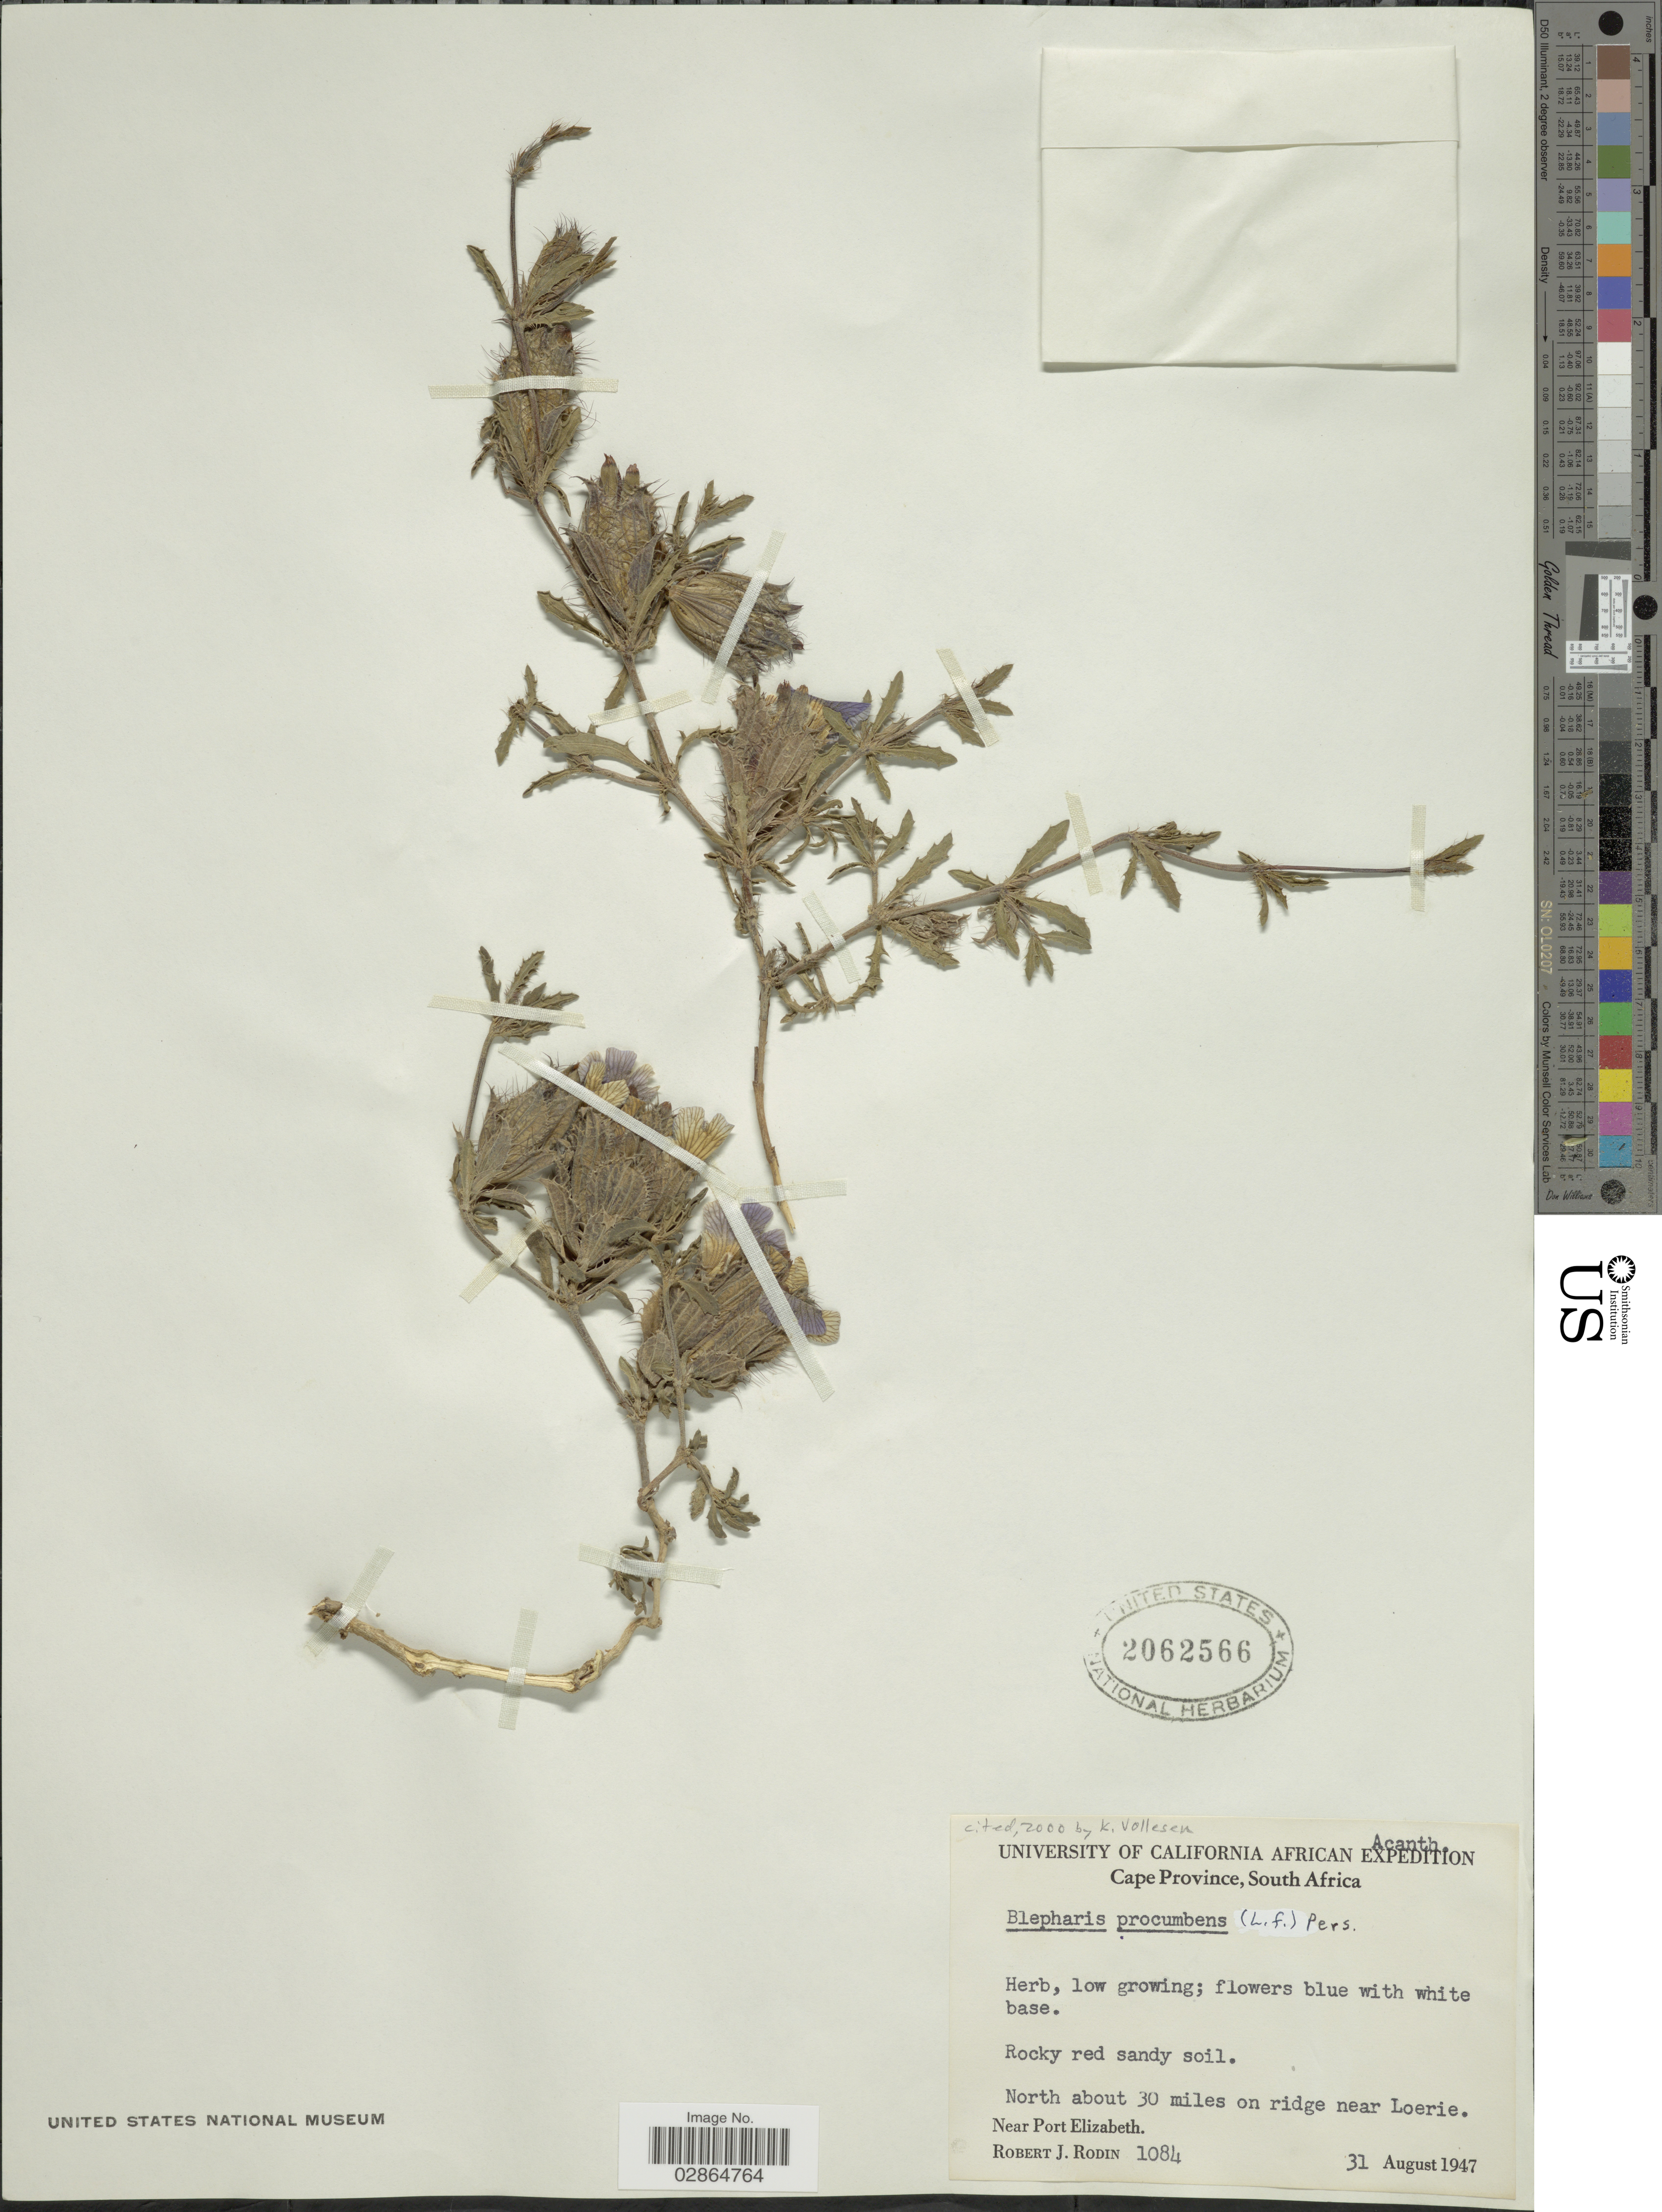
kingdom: Plantae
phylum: Tracheophyta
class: Magnoliopsida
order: Lamiales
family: Acanthaceae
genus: Blepharis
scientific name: Blepharis procumbens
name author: (L. f.) Pers.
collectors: R. J. Rodin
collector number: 1084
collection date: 1947-08-31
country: South Africa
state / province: Eastern Cape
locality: North about 30 miles on ridge near Loerie, Near Port Elizabeth.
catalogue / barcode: US 2062566